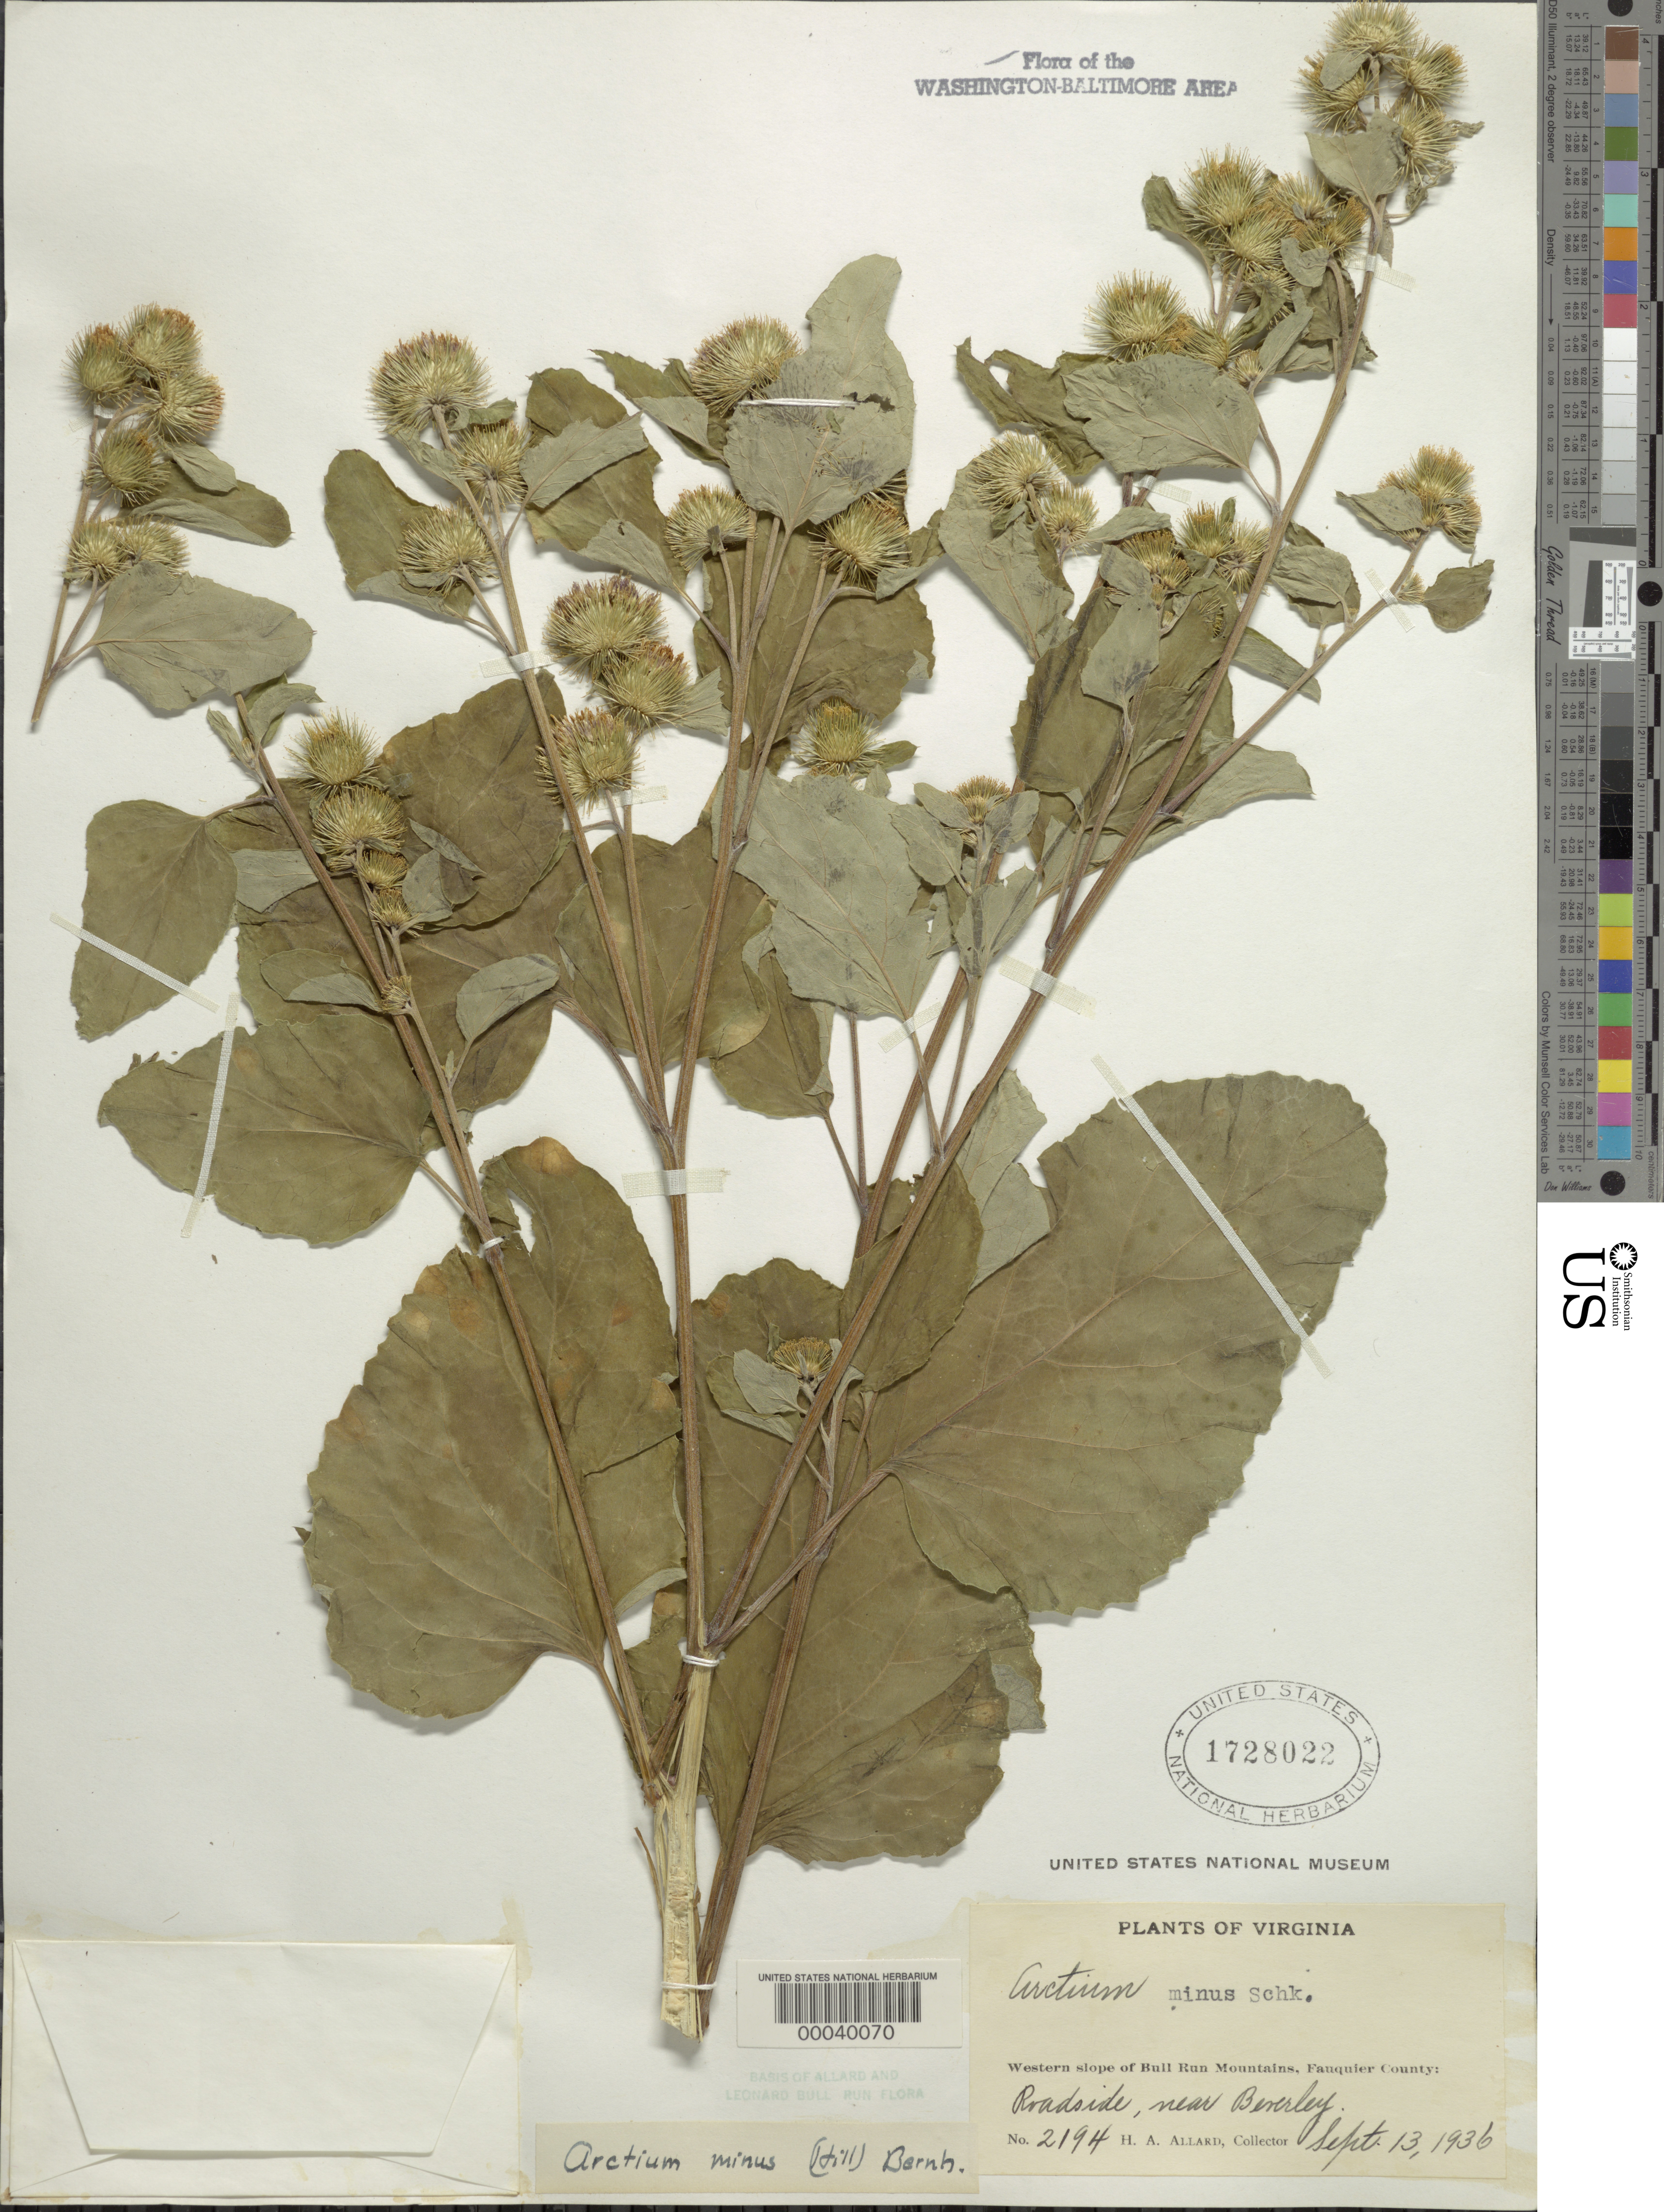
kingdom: Plantae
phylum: Tracheophyta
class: Magnoliopsida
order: Asterales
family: Asteraceae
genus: Arctium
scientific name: Arctium minus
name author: (Hill) Bernh.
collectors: H. A. Allard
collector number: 2194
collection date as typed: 13 Sep 1936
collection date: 1936-09-13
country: United States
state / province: Virginia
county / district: Fauquier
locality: Near Beverley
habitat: Roadside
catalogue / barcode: US 1728022